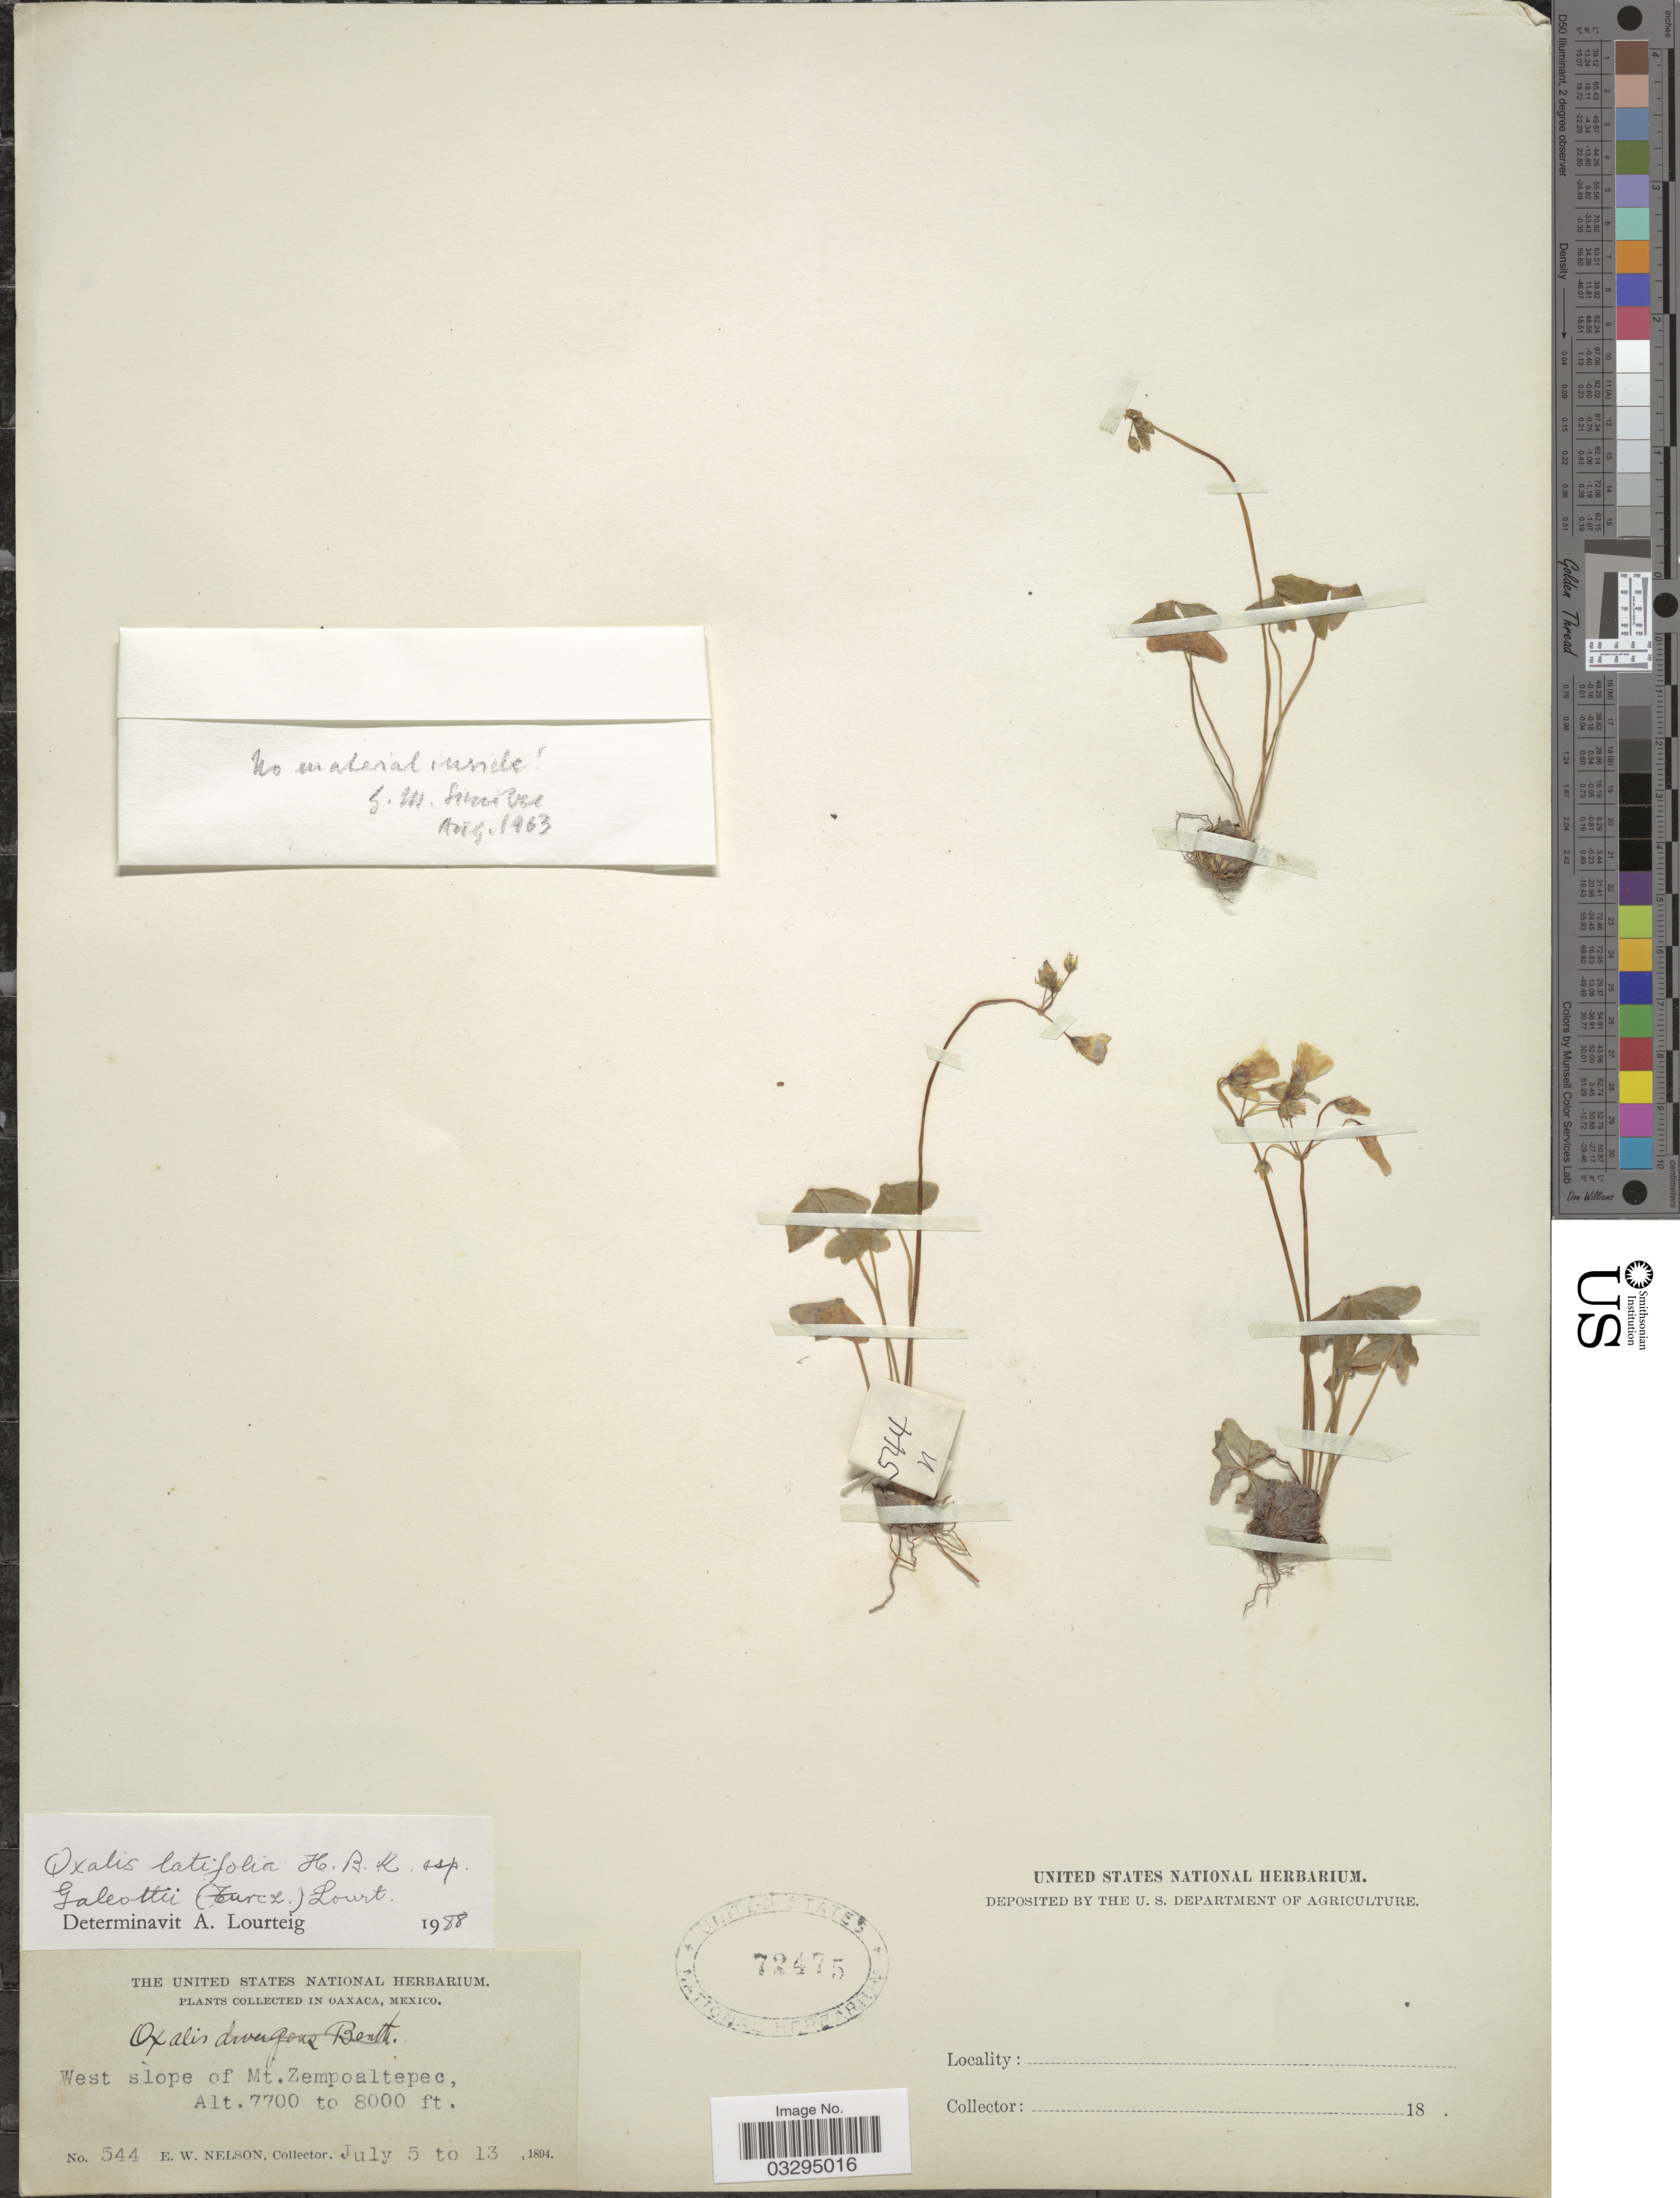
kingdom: Plantae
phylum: Tracheophyta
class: Magnoliopsida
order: Oxalidales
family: Oxalidaceae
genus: Oxalis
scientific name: Oxalis latifolia subsp. galeottii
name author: (Turcz.) Lourteig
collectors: E. W. Nelson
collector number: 544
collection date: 1894-07-05/1894-07-13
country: Mexico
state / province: Oaxaca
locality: West slope of Mt. Zempoaltepec.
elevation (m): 2347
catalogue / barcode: US 72475